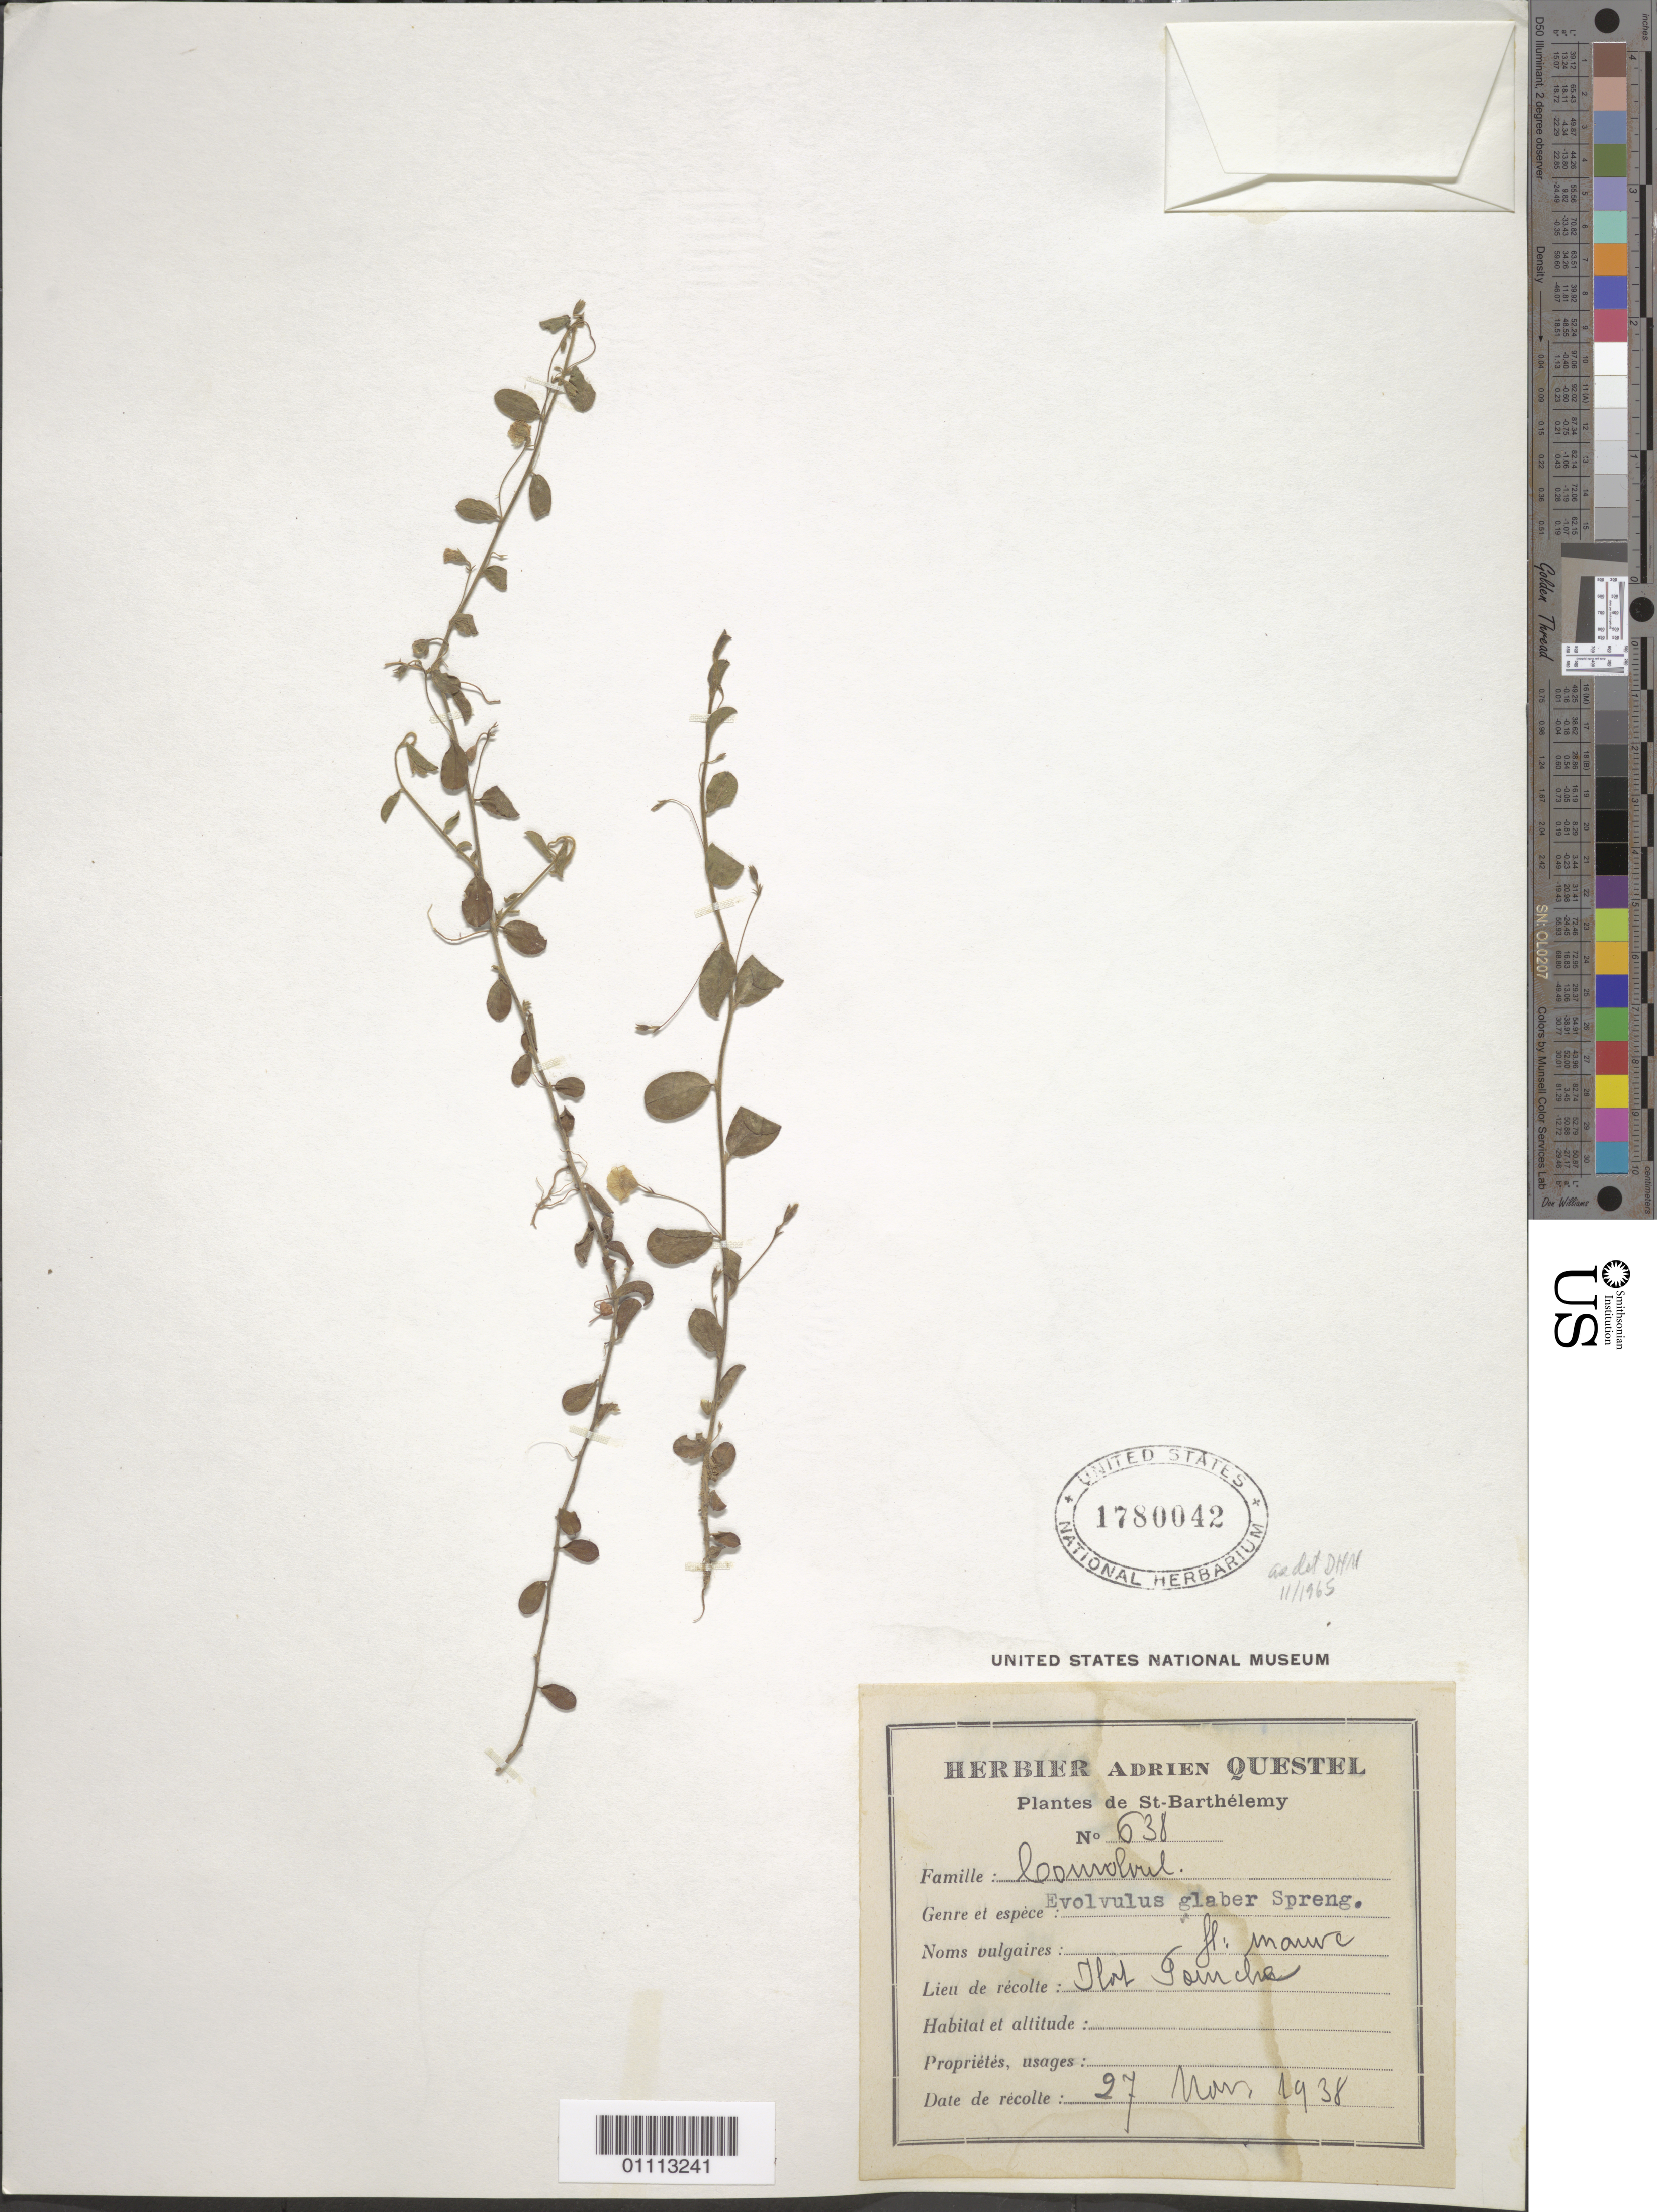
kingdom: Plantae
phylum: Tracheophyta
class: Magnoliopsida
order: Solanales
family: Convolvulaceae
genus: Evolvulus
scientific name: Evolvulus convolvuloides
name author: (Willd. ex Schult.) Stearn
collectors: A. Questel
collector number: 638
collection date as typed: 27 Mar 1938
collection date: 1938-03-27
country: Saint Barthélemy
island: St. Barthélemy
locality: Hot Pomche.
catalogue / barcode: US 1780042